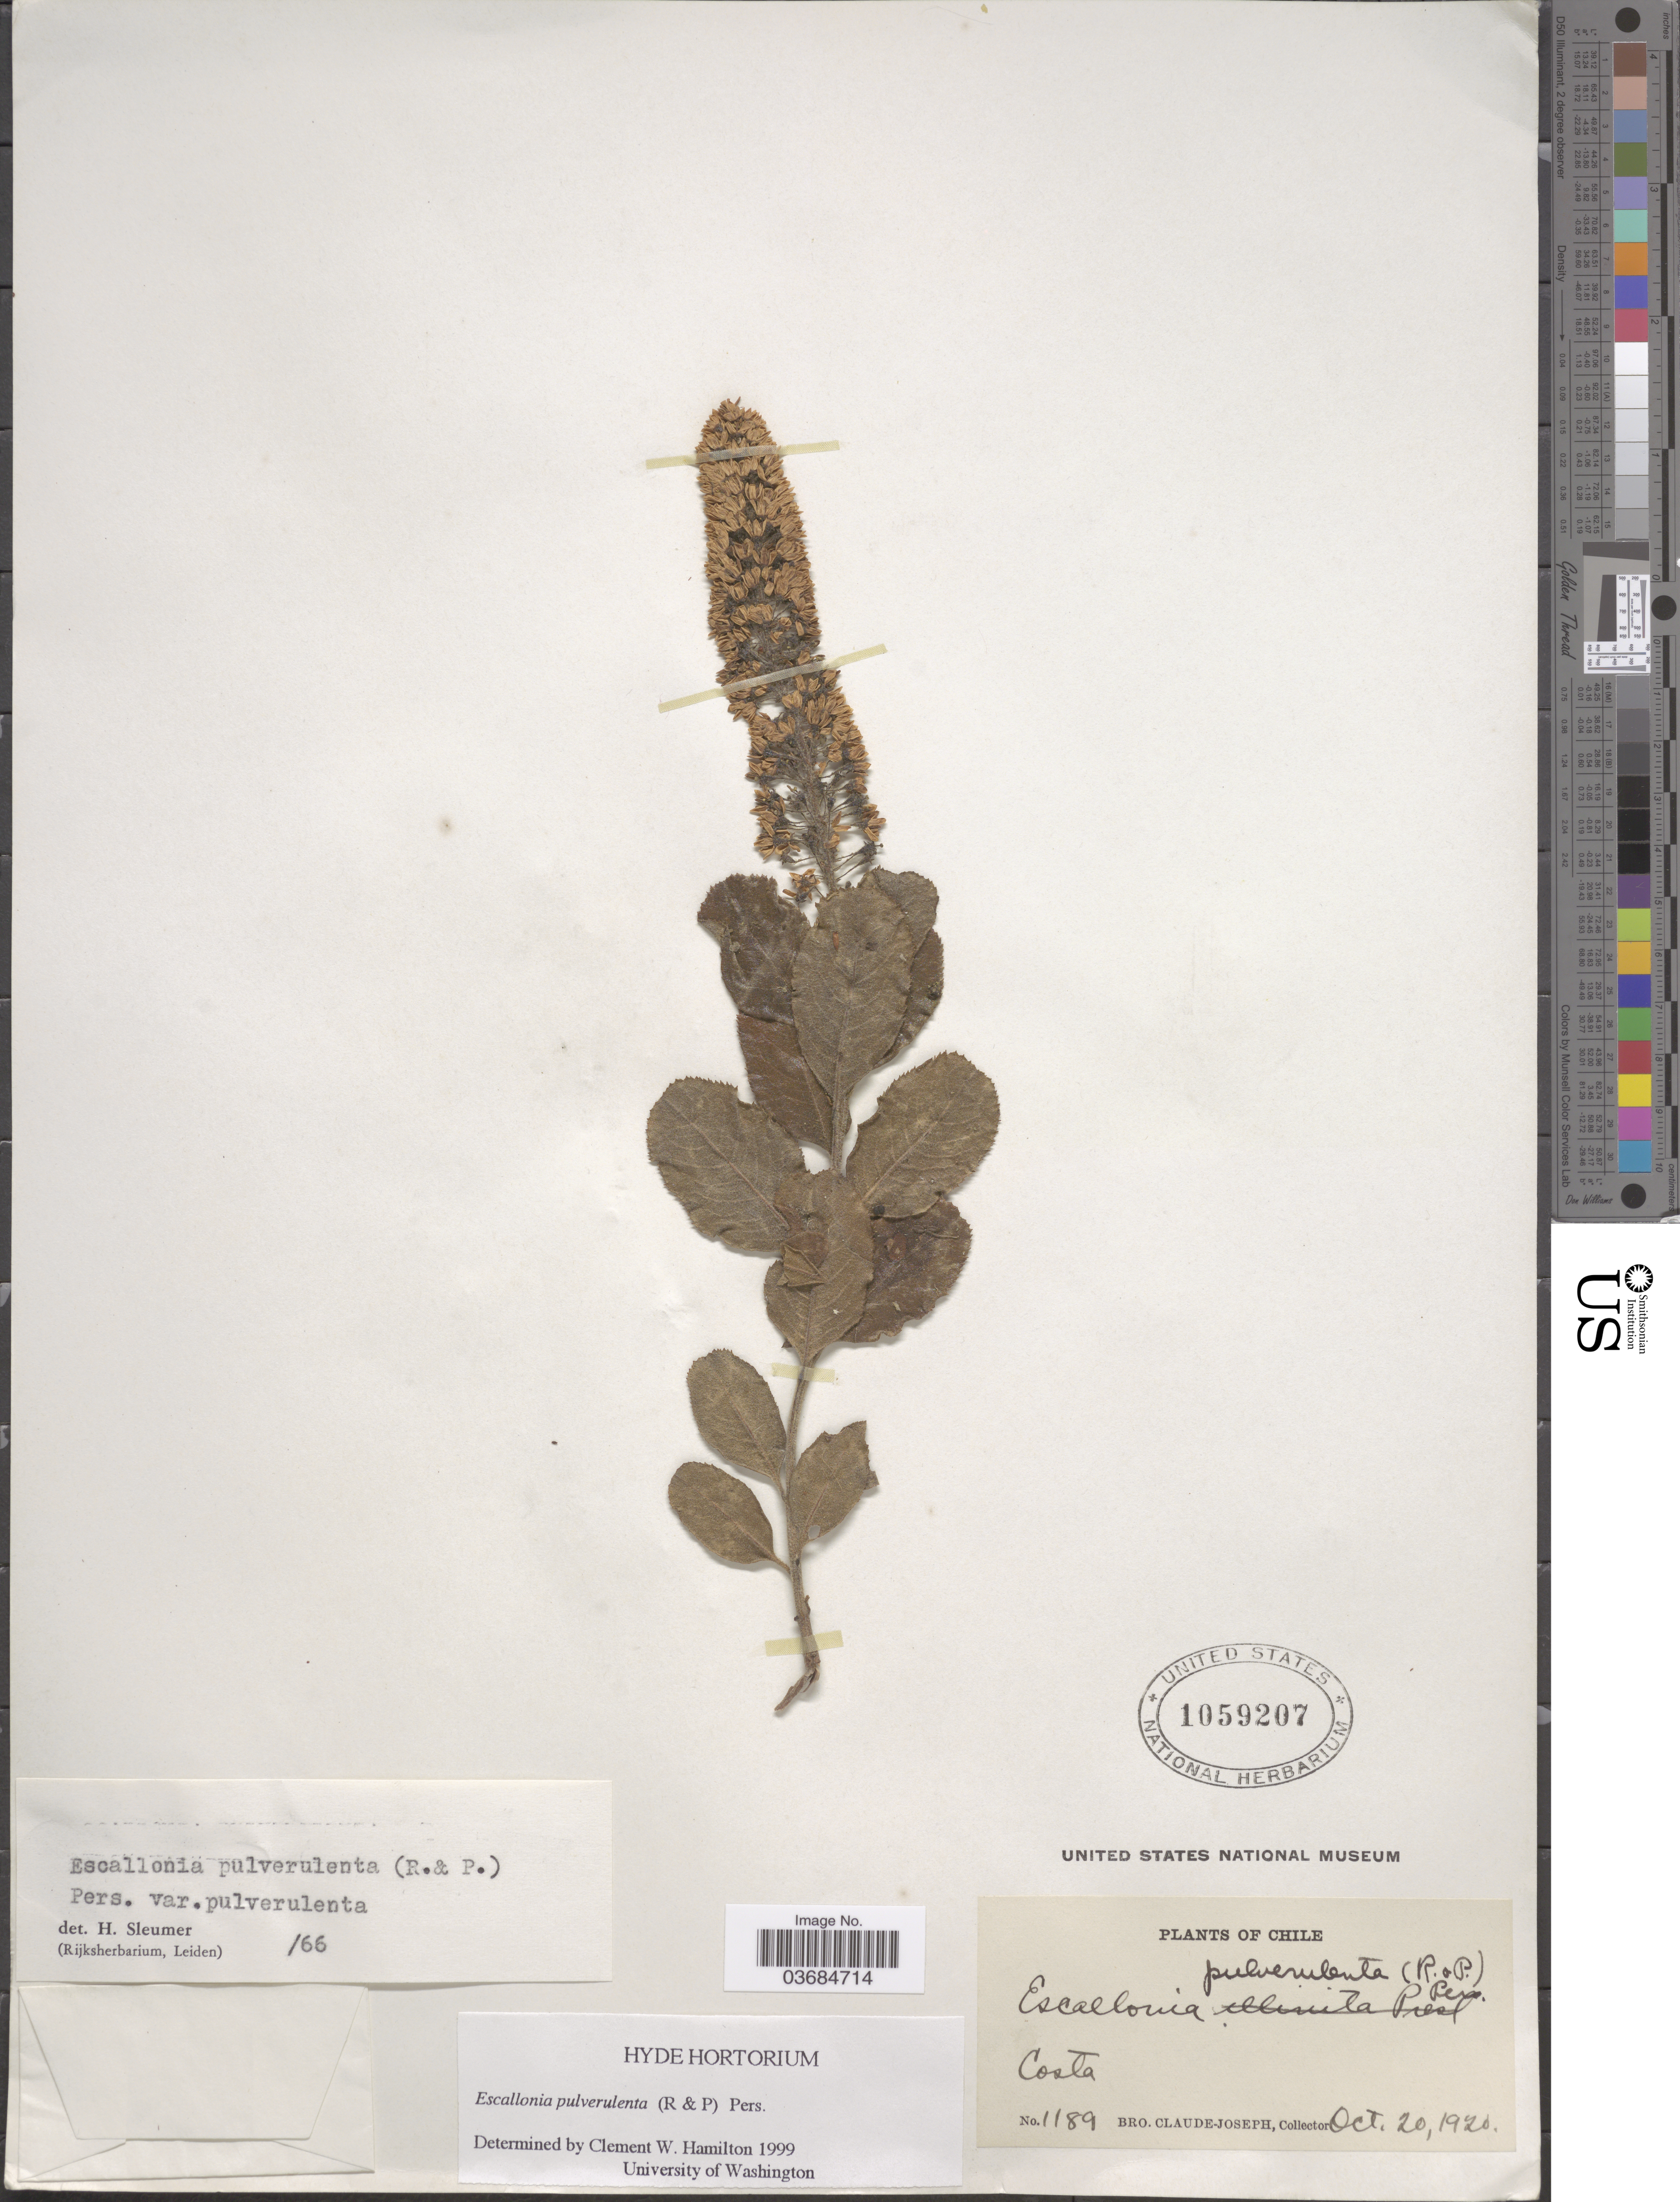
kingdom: Plantae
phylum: Tracheophyta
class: Magnoliopsida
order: Escalloniales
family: Escalloniaceae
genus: Escallonia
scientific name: Escallonia pulverulenta var. pulverulenta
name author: (Ruiz & Pav.) Pers.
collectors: Bro. Claude-Joseph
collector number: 1189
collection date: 1920-10-20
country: Chile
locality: Costa.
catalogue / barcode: US 1059207